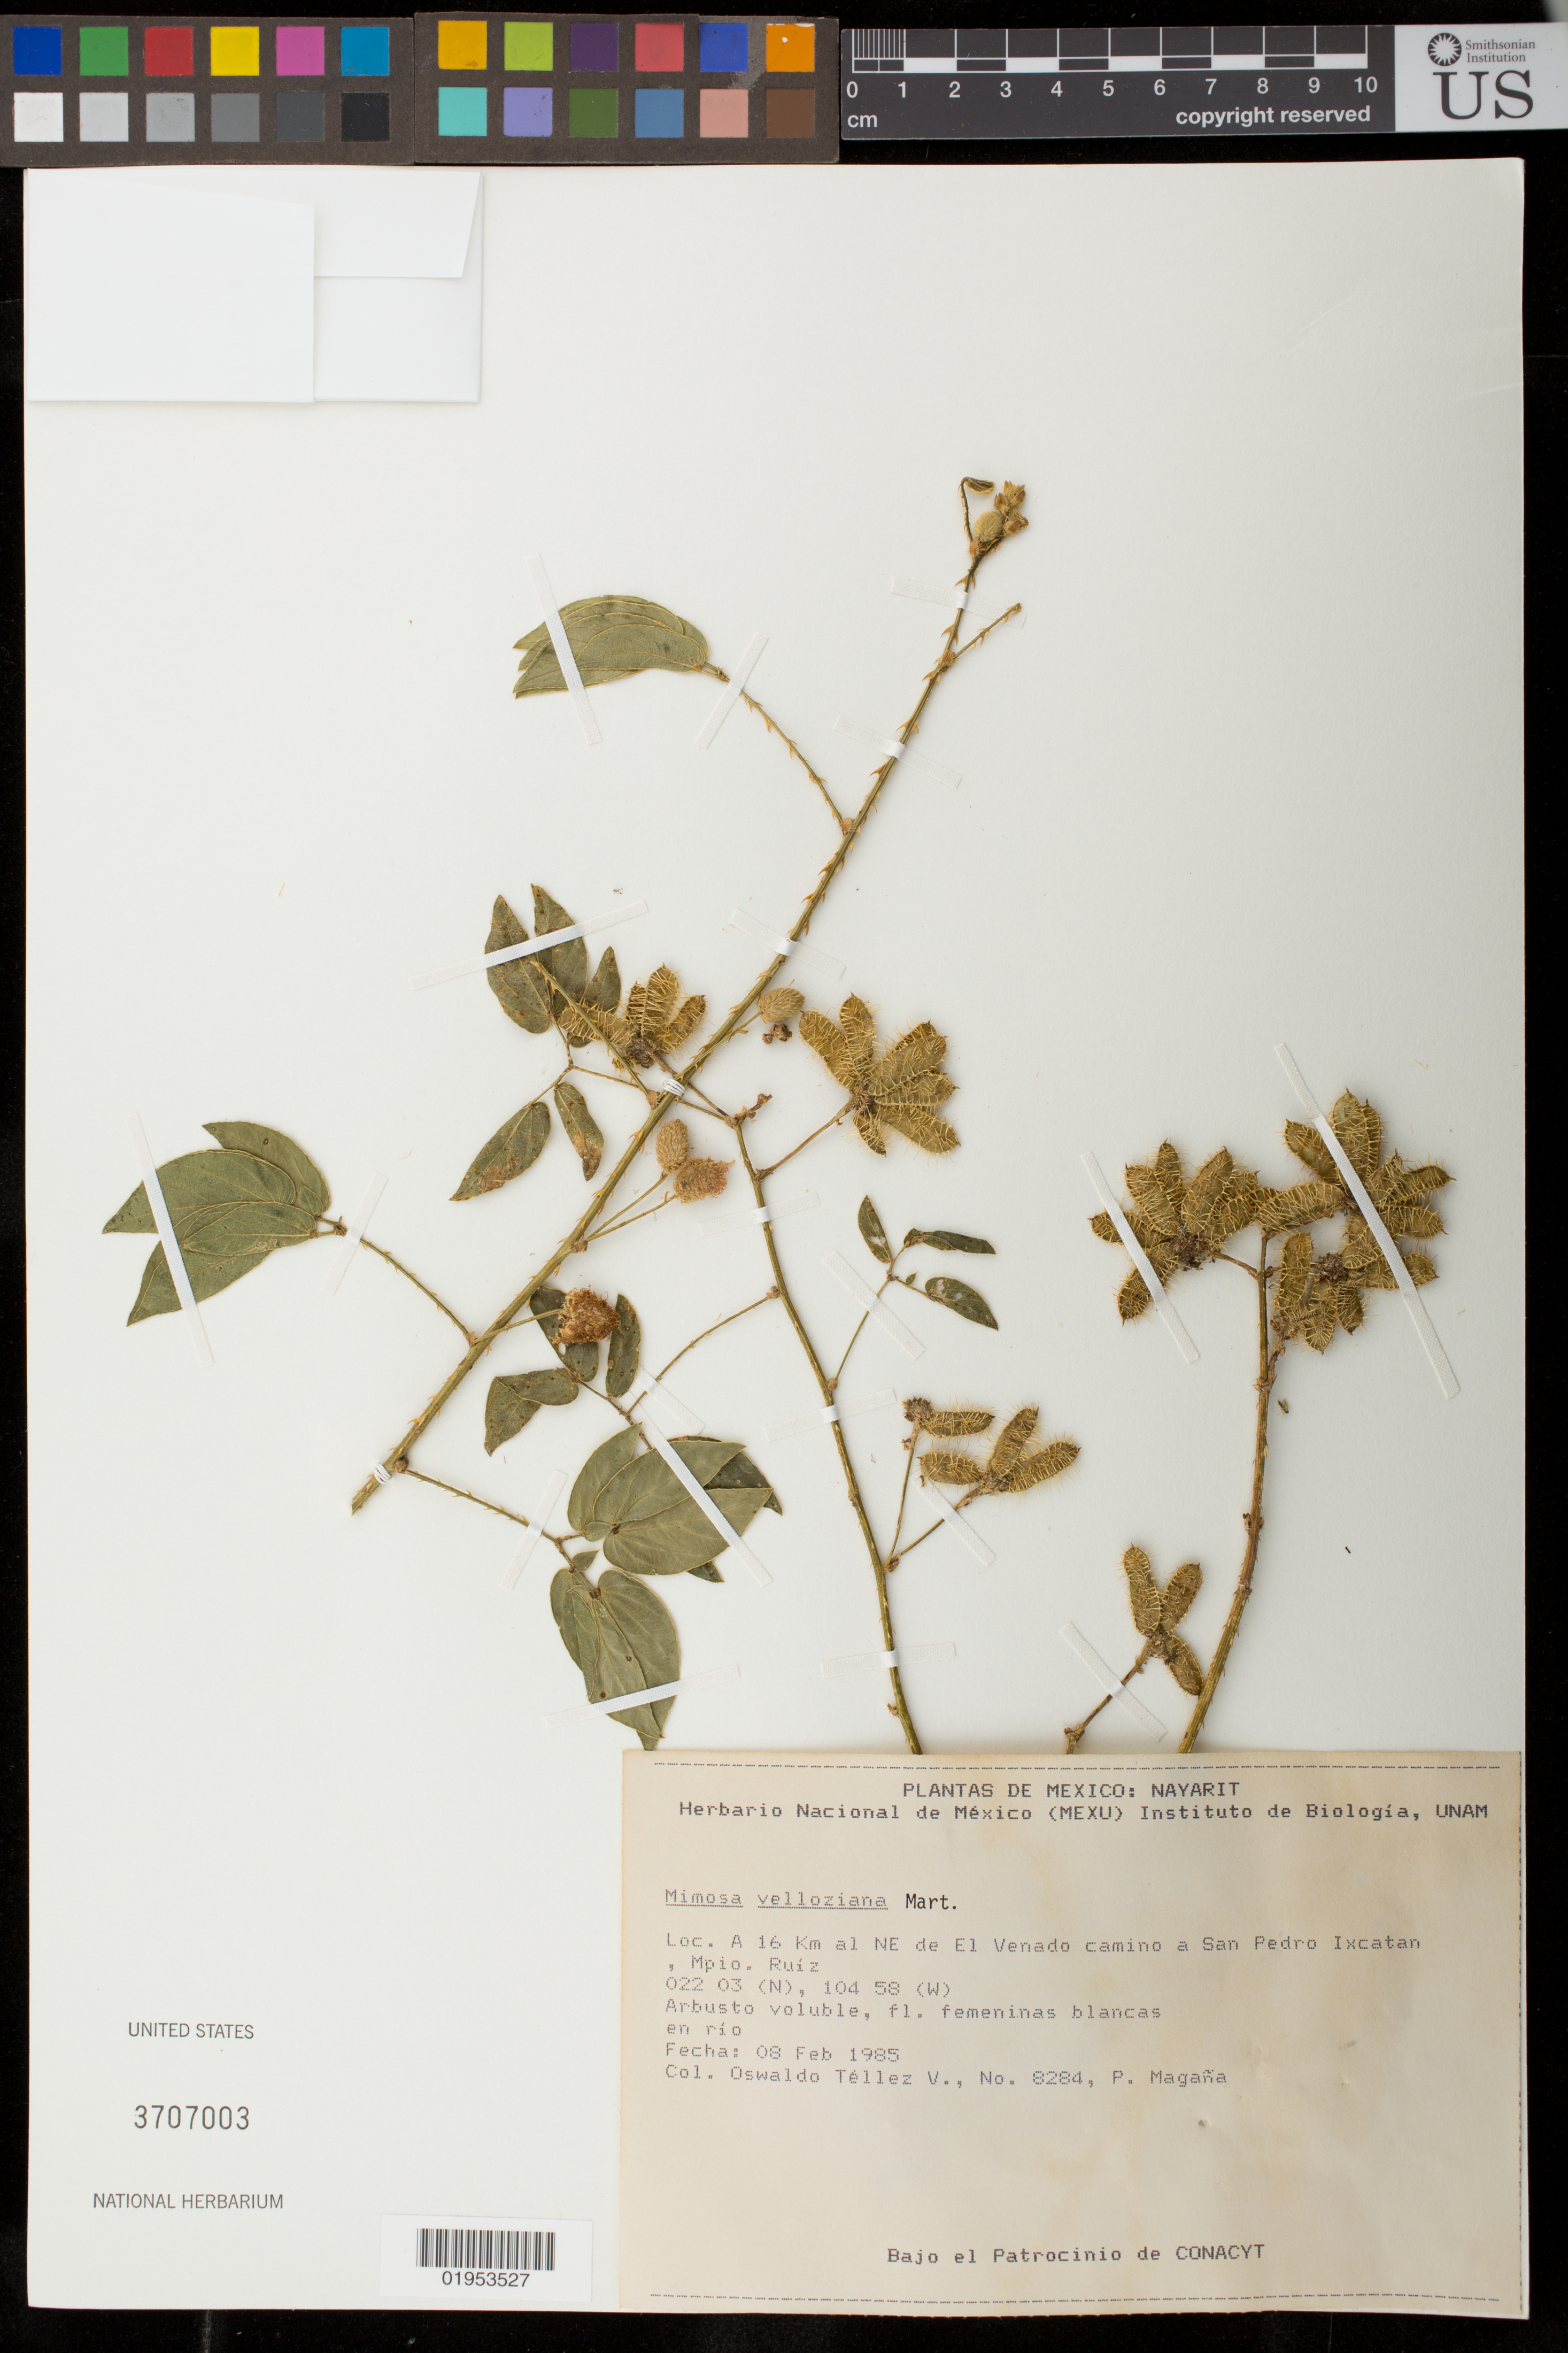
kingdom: Plantae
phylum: Tracheophyta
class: Magnoliopsida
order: Fabales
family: Fabaceae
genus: Mimosa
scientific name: Mimosa velloziana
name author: Mart.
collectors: O. Téllez V. & P. Magaña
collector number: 8284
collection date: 1985-02-08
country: Mexico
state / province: Nayarit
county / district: Ruiz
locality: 16 km. al NE de El Venado, camino a San Pedro Ixcatán.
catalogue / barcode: US 3707003